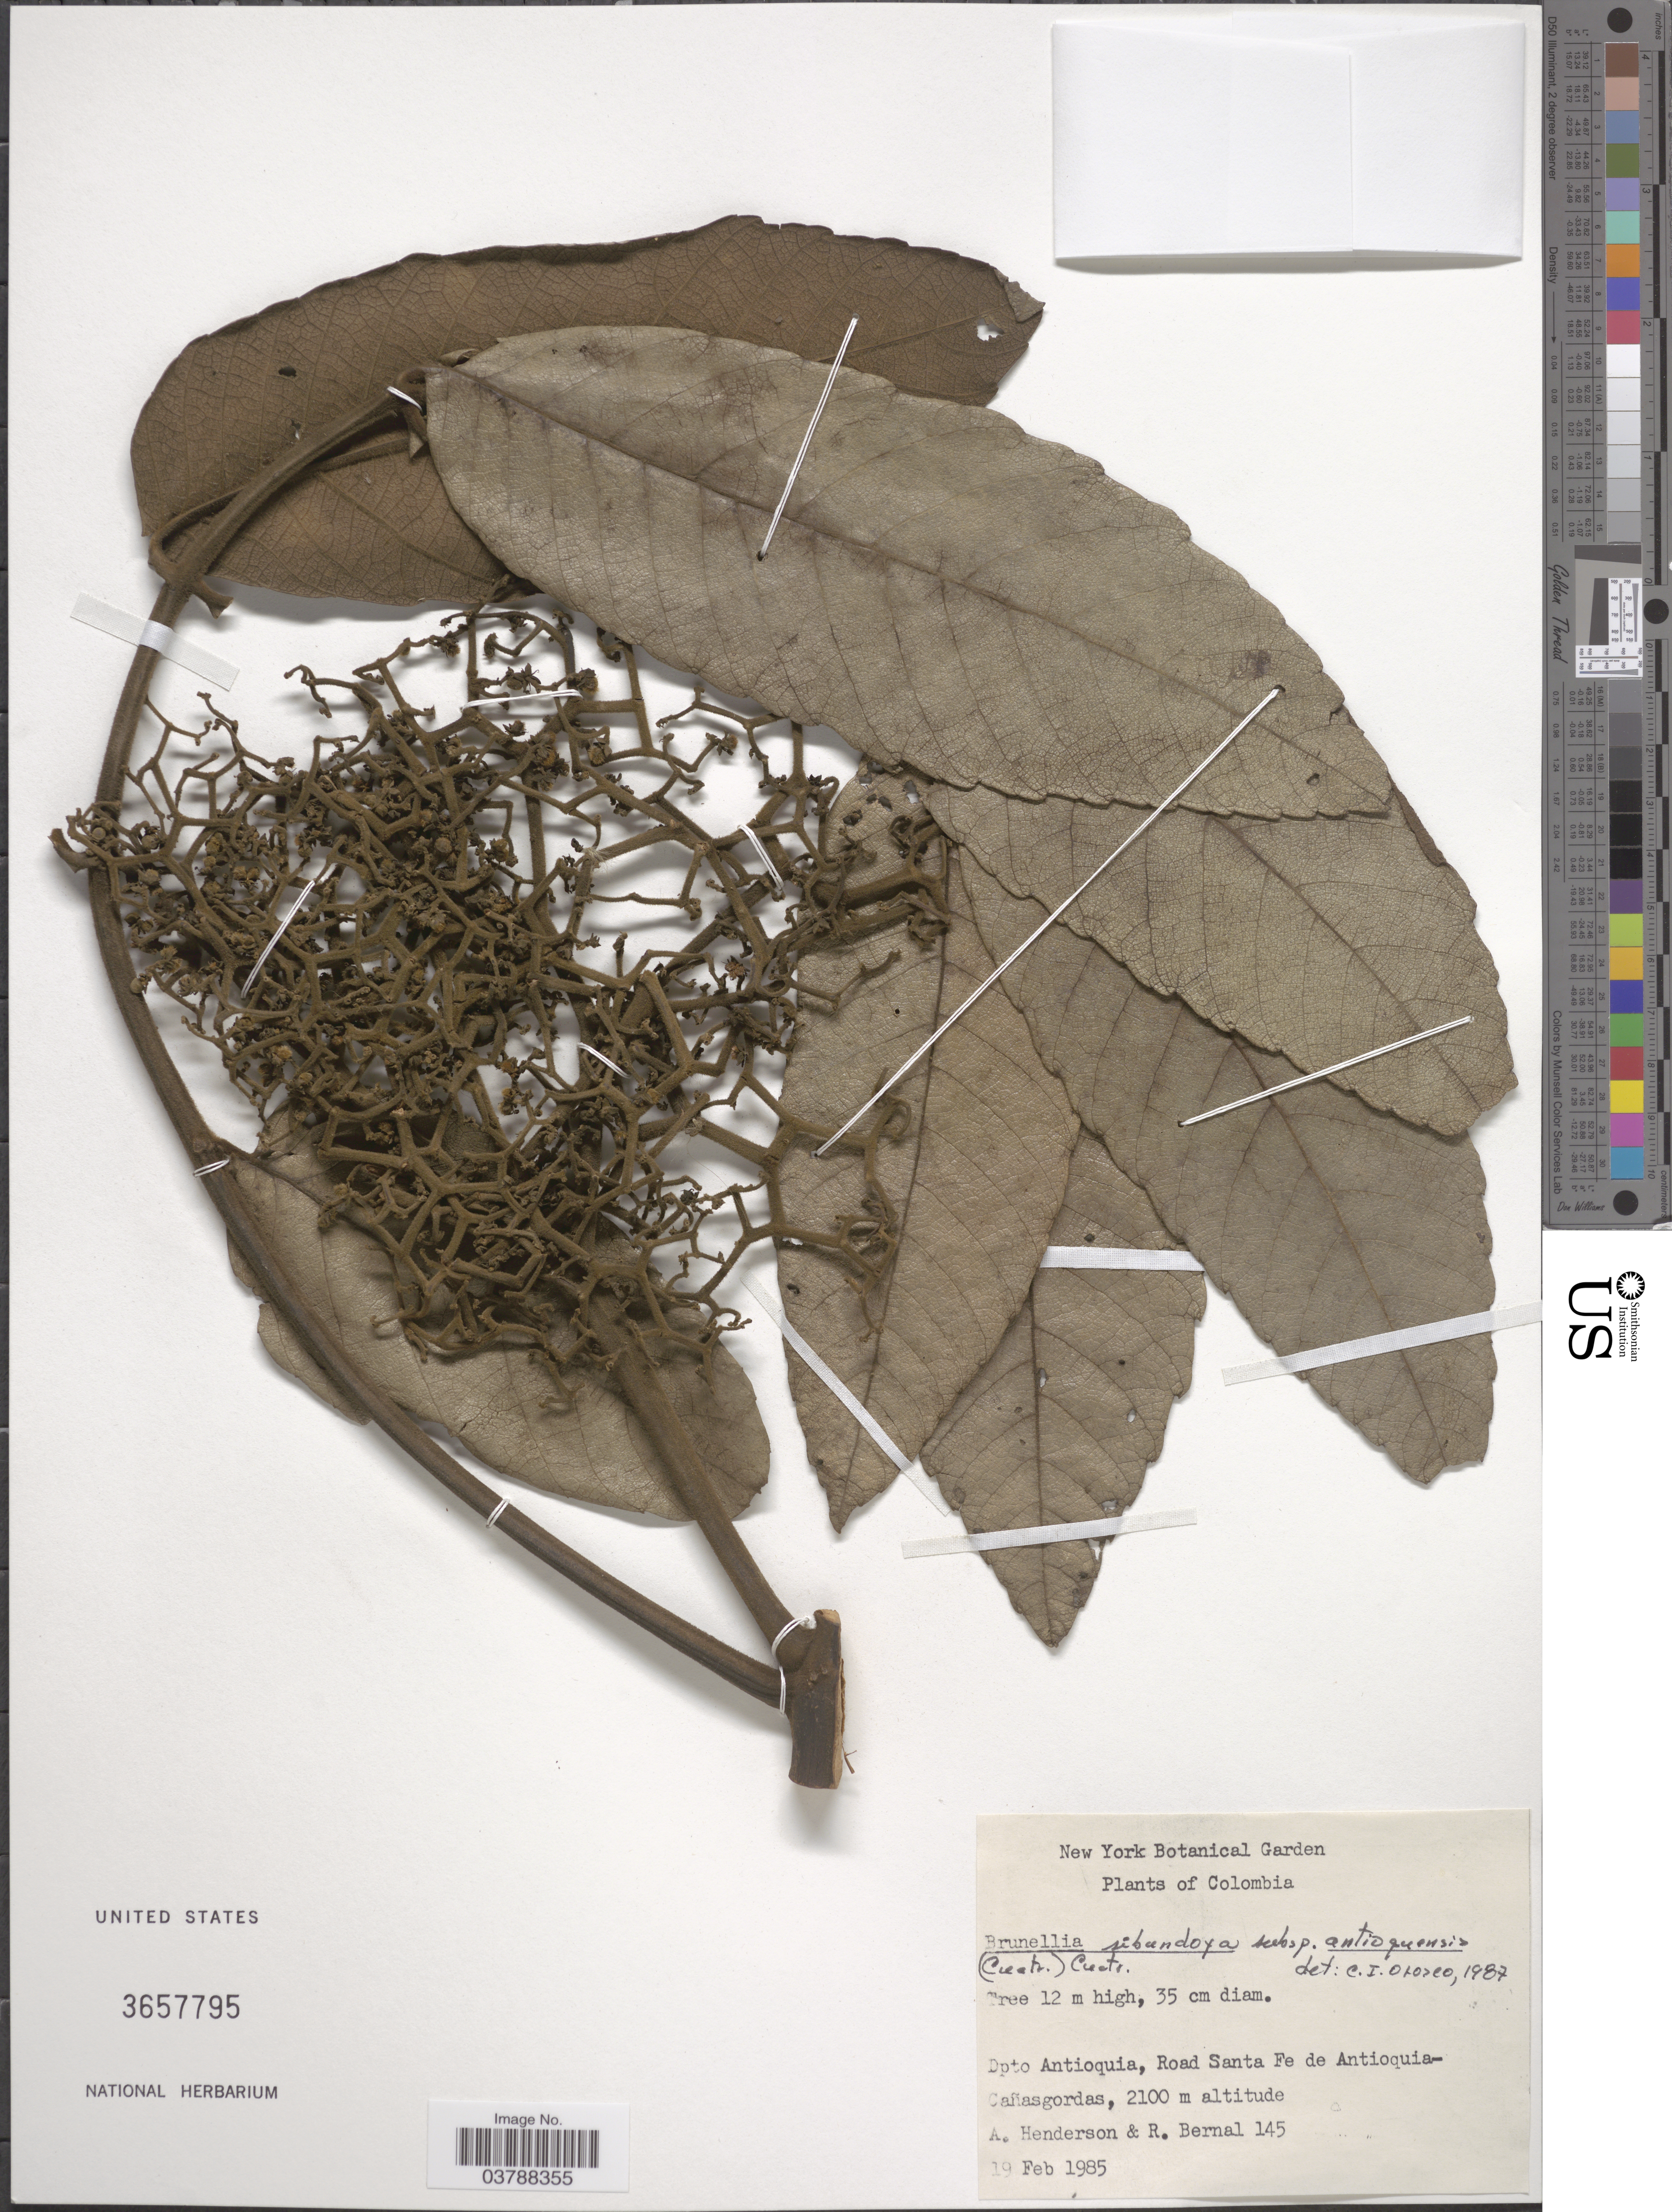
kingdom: Plantae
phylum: Tracheophyta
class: Magnoliopsida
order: Oxalidales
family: Brunelliaceae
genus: Brunellia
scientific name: Brunellia sibundoya subsp. antioquensis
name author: Cuatrec.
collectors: A. Henderson & R. Bernal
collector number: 145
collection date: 1985-02-19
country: Colombia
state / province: Antioquia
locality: Dpto Antioquia, Road Santa Fe de Antioquia-Cañasgordas.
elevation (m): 2100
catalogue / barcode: US 3657795